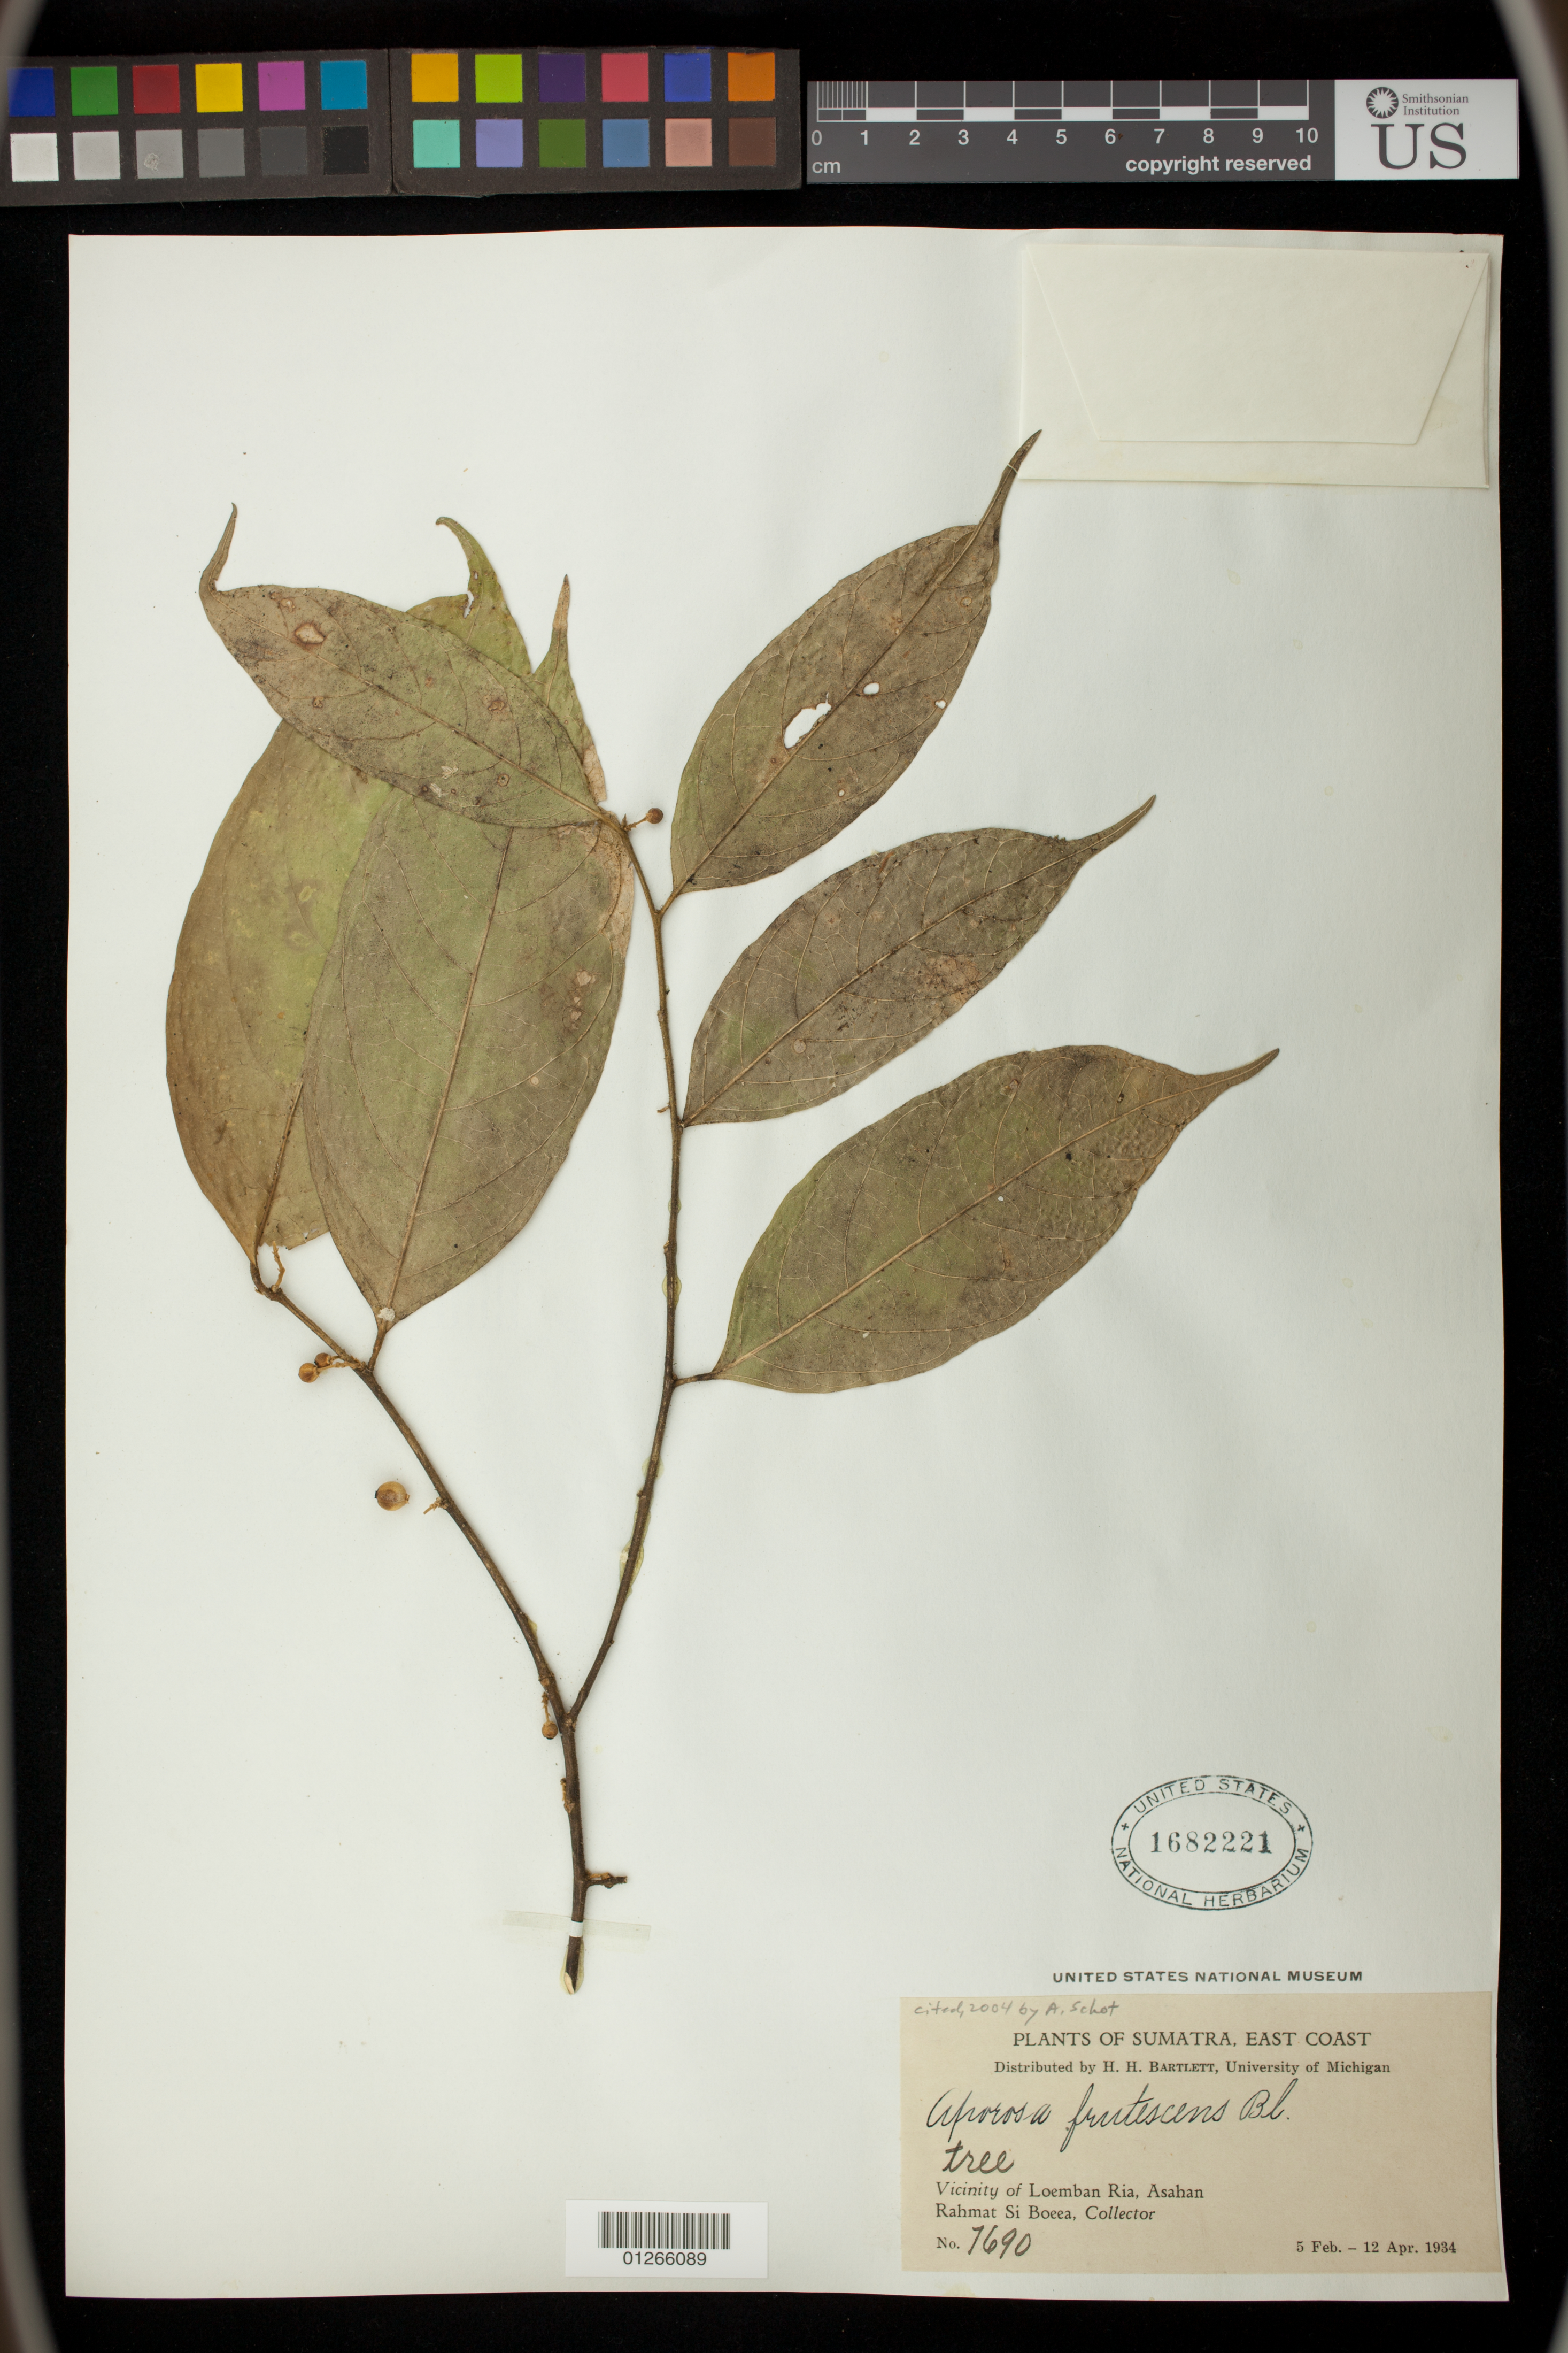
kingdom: Plantae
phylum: Tracheophyta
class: Magnoliopsida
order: Malpighiales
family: Phyllanthaceae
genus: Aporosa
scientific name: Aporosa frutescens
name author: Blume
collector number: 7690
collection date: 1934-02-05/1934-04-12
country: Indonesia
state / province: Sumatra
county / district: Lampung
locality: Sumatra, East Coast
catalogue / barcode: US 1682221